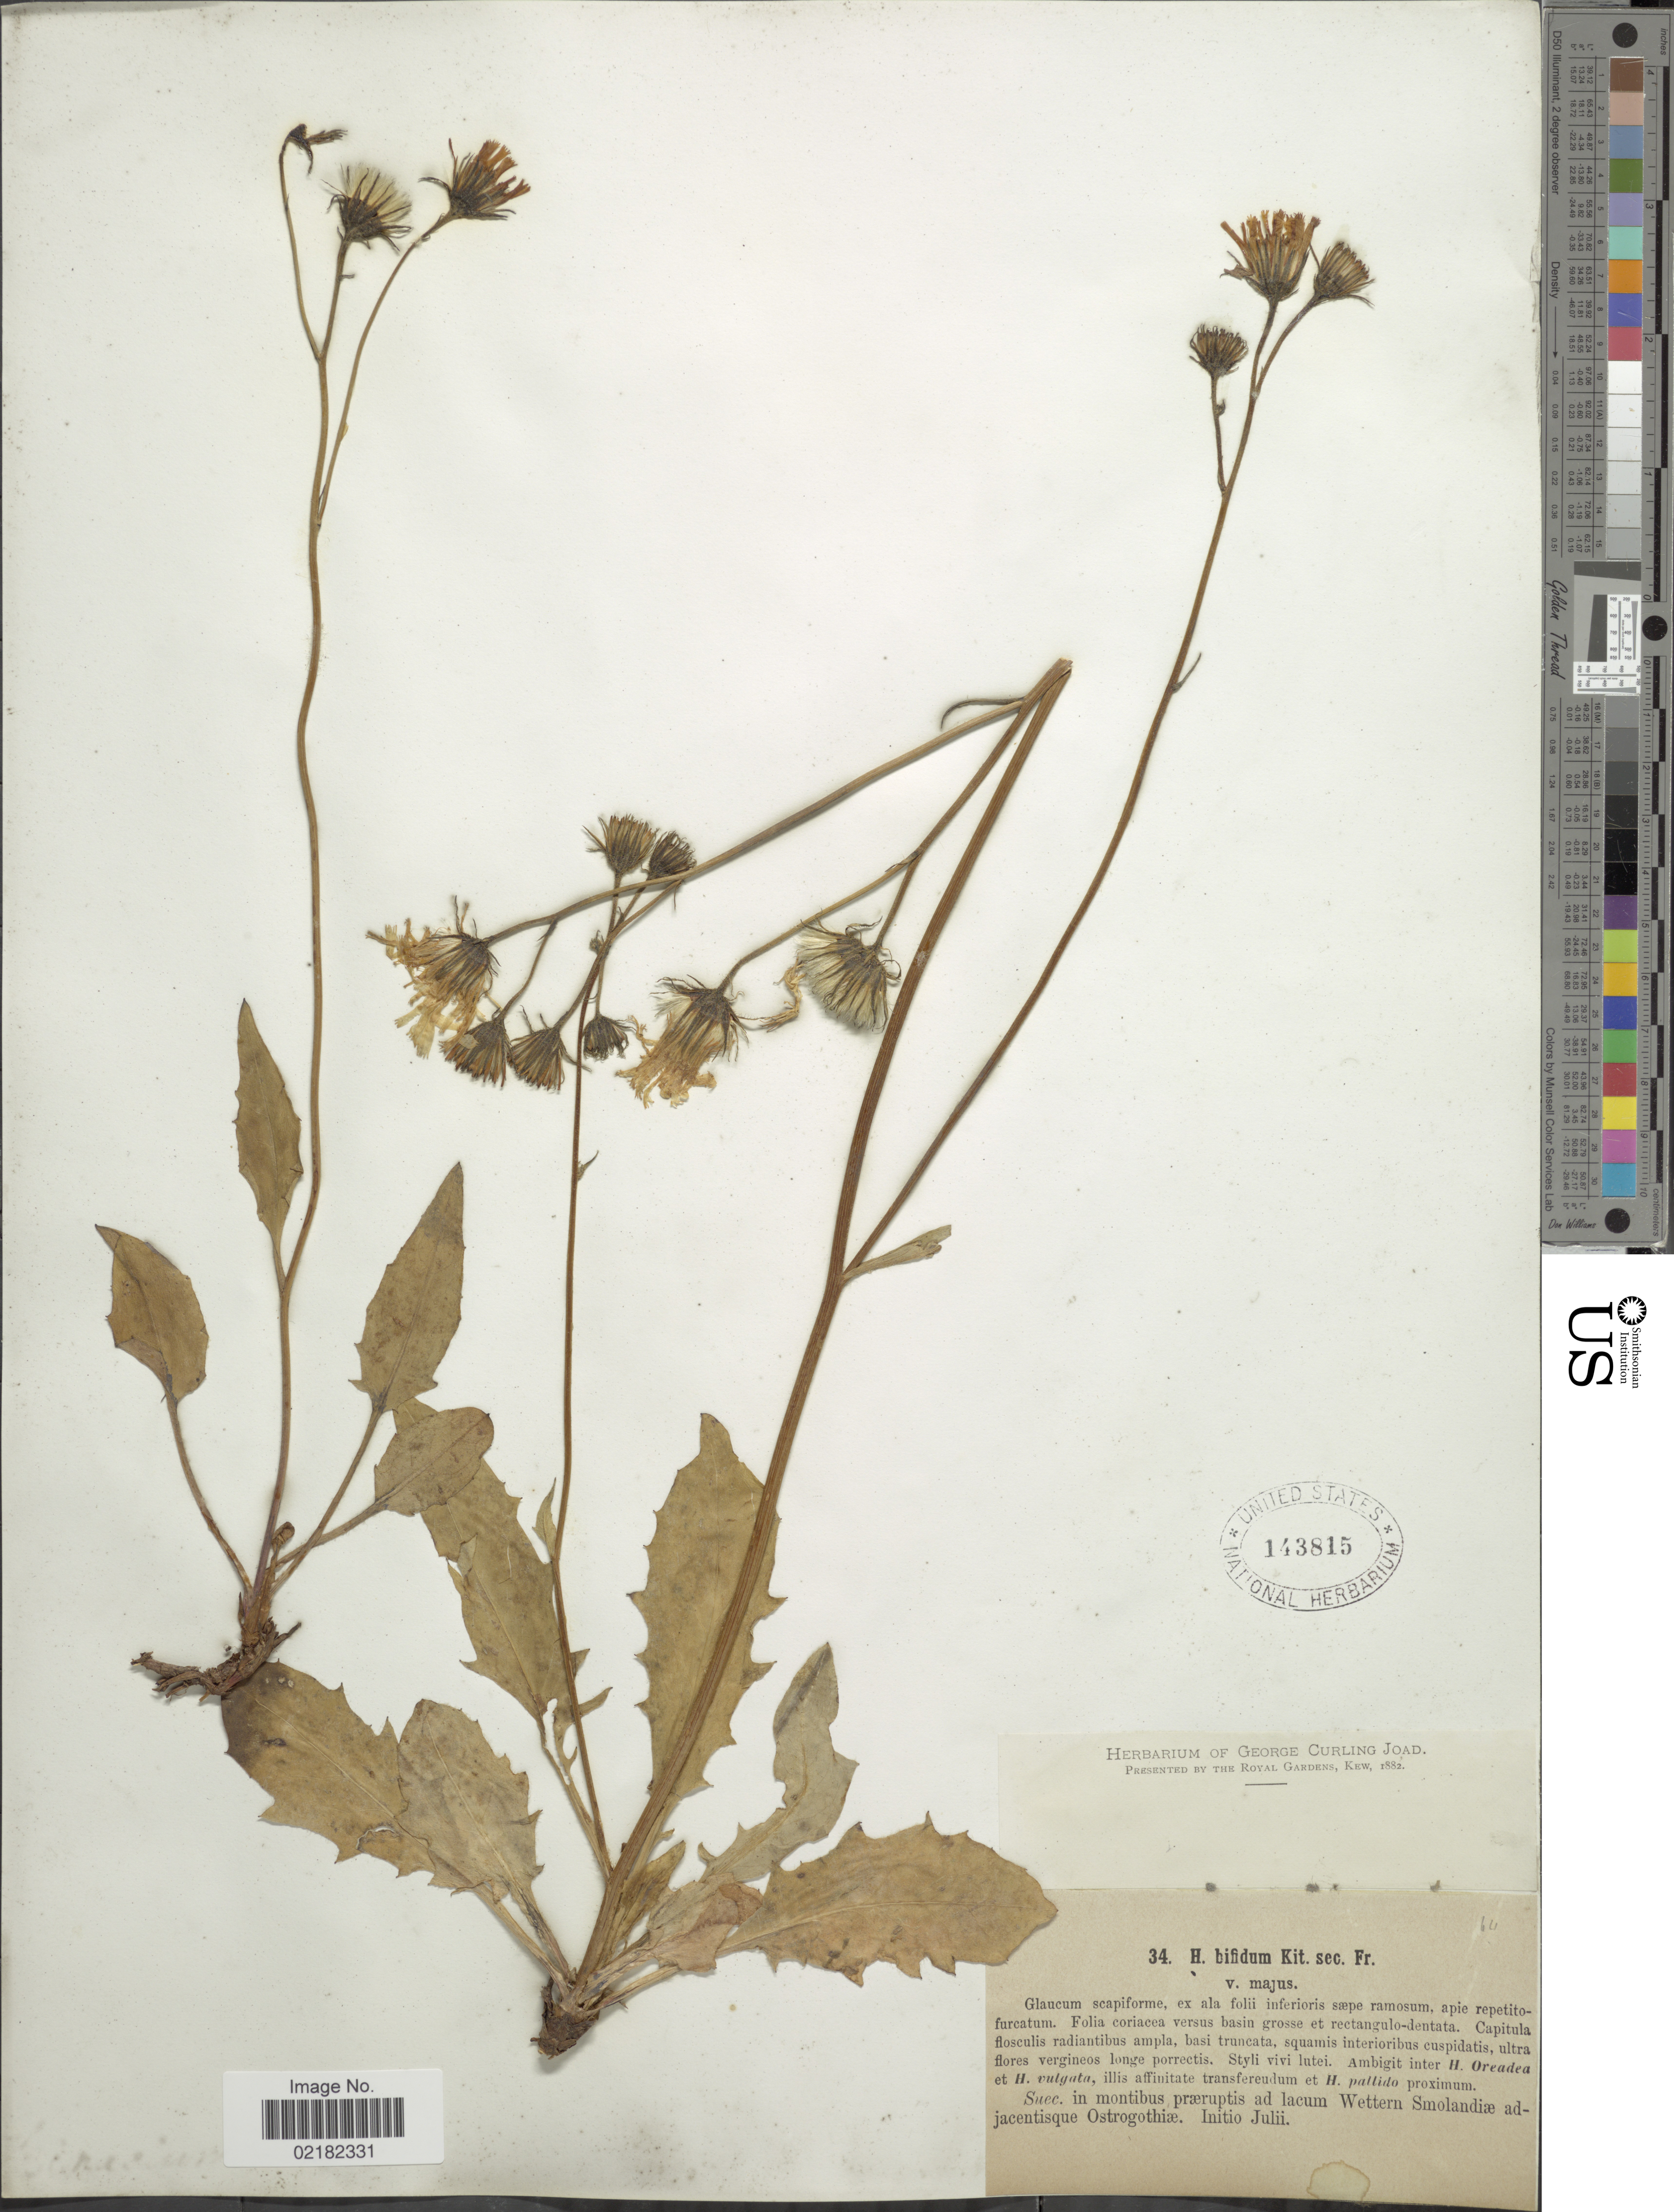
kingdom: Plantae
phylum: Tracheophyta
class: Magnoliopsida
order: Asterales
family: Asteraceae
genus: Hieracium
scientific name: Hieracium bifidum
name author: Hornem.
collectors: ex herb. George Curling Joad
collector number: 34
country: Sweden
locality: Suec. in montibus praeruptis ad lacum Wettern Smolandiae adjacentisque Ostrogothiae.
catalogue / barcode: US 143815